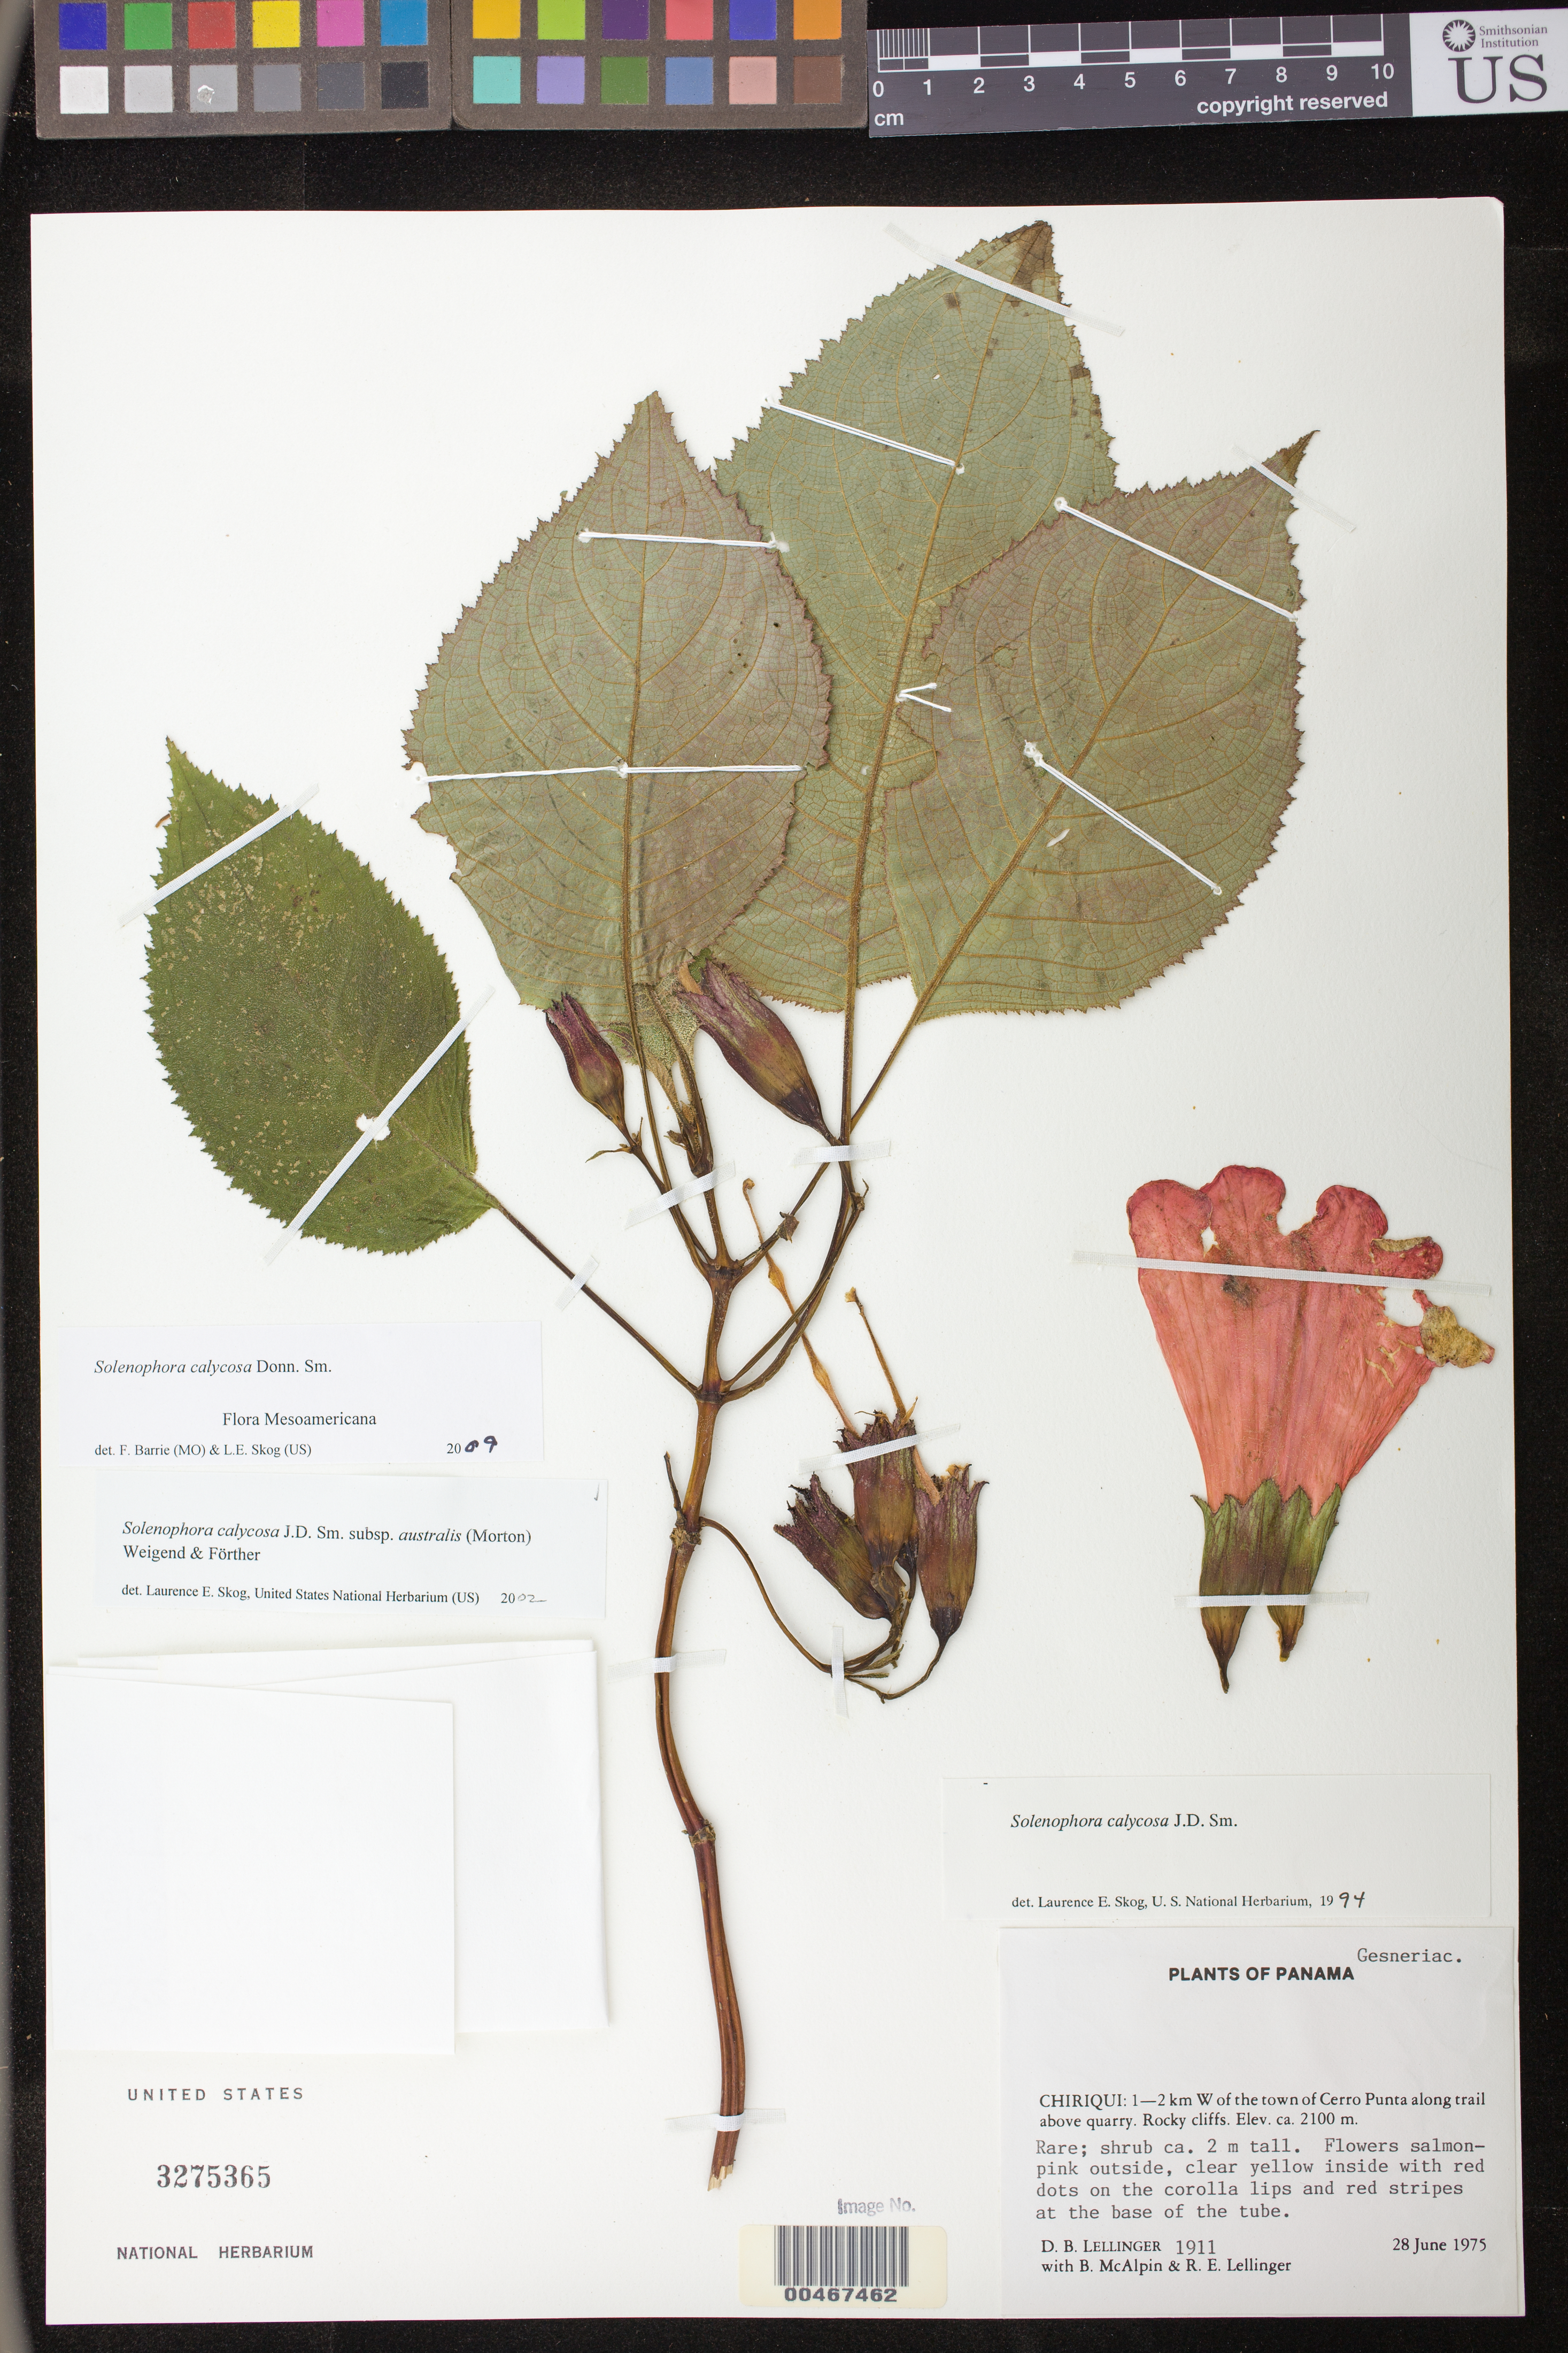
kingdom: Plantae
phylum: Tracheophyta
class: Magnoliopsida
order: Lamiales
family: Gesneriaceae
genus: Solenophora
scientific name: Solenophora calycosa subsp. australis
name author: (C.V. Morton) Weigend & Förther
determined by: Skog, Laurence E.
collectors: D. B. Lellinger, B. McAlpin & R. E. Lellinger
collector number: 1911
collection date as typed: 28 Jun 1975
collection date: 1975-06-28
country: Panama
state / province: Chiriquí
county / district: Bugaba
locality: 1-2 km W of the town of Cerro Punta along trail above quarry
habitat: Rocky cliffs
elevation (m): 2100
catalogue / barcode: US 3275365